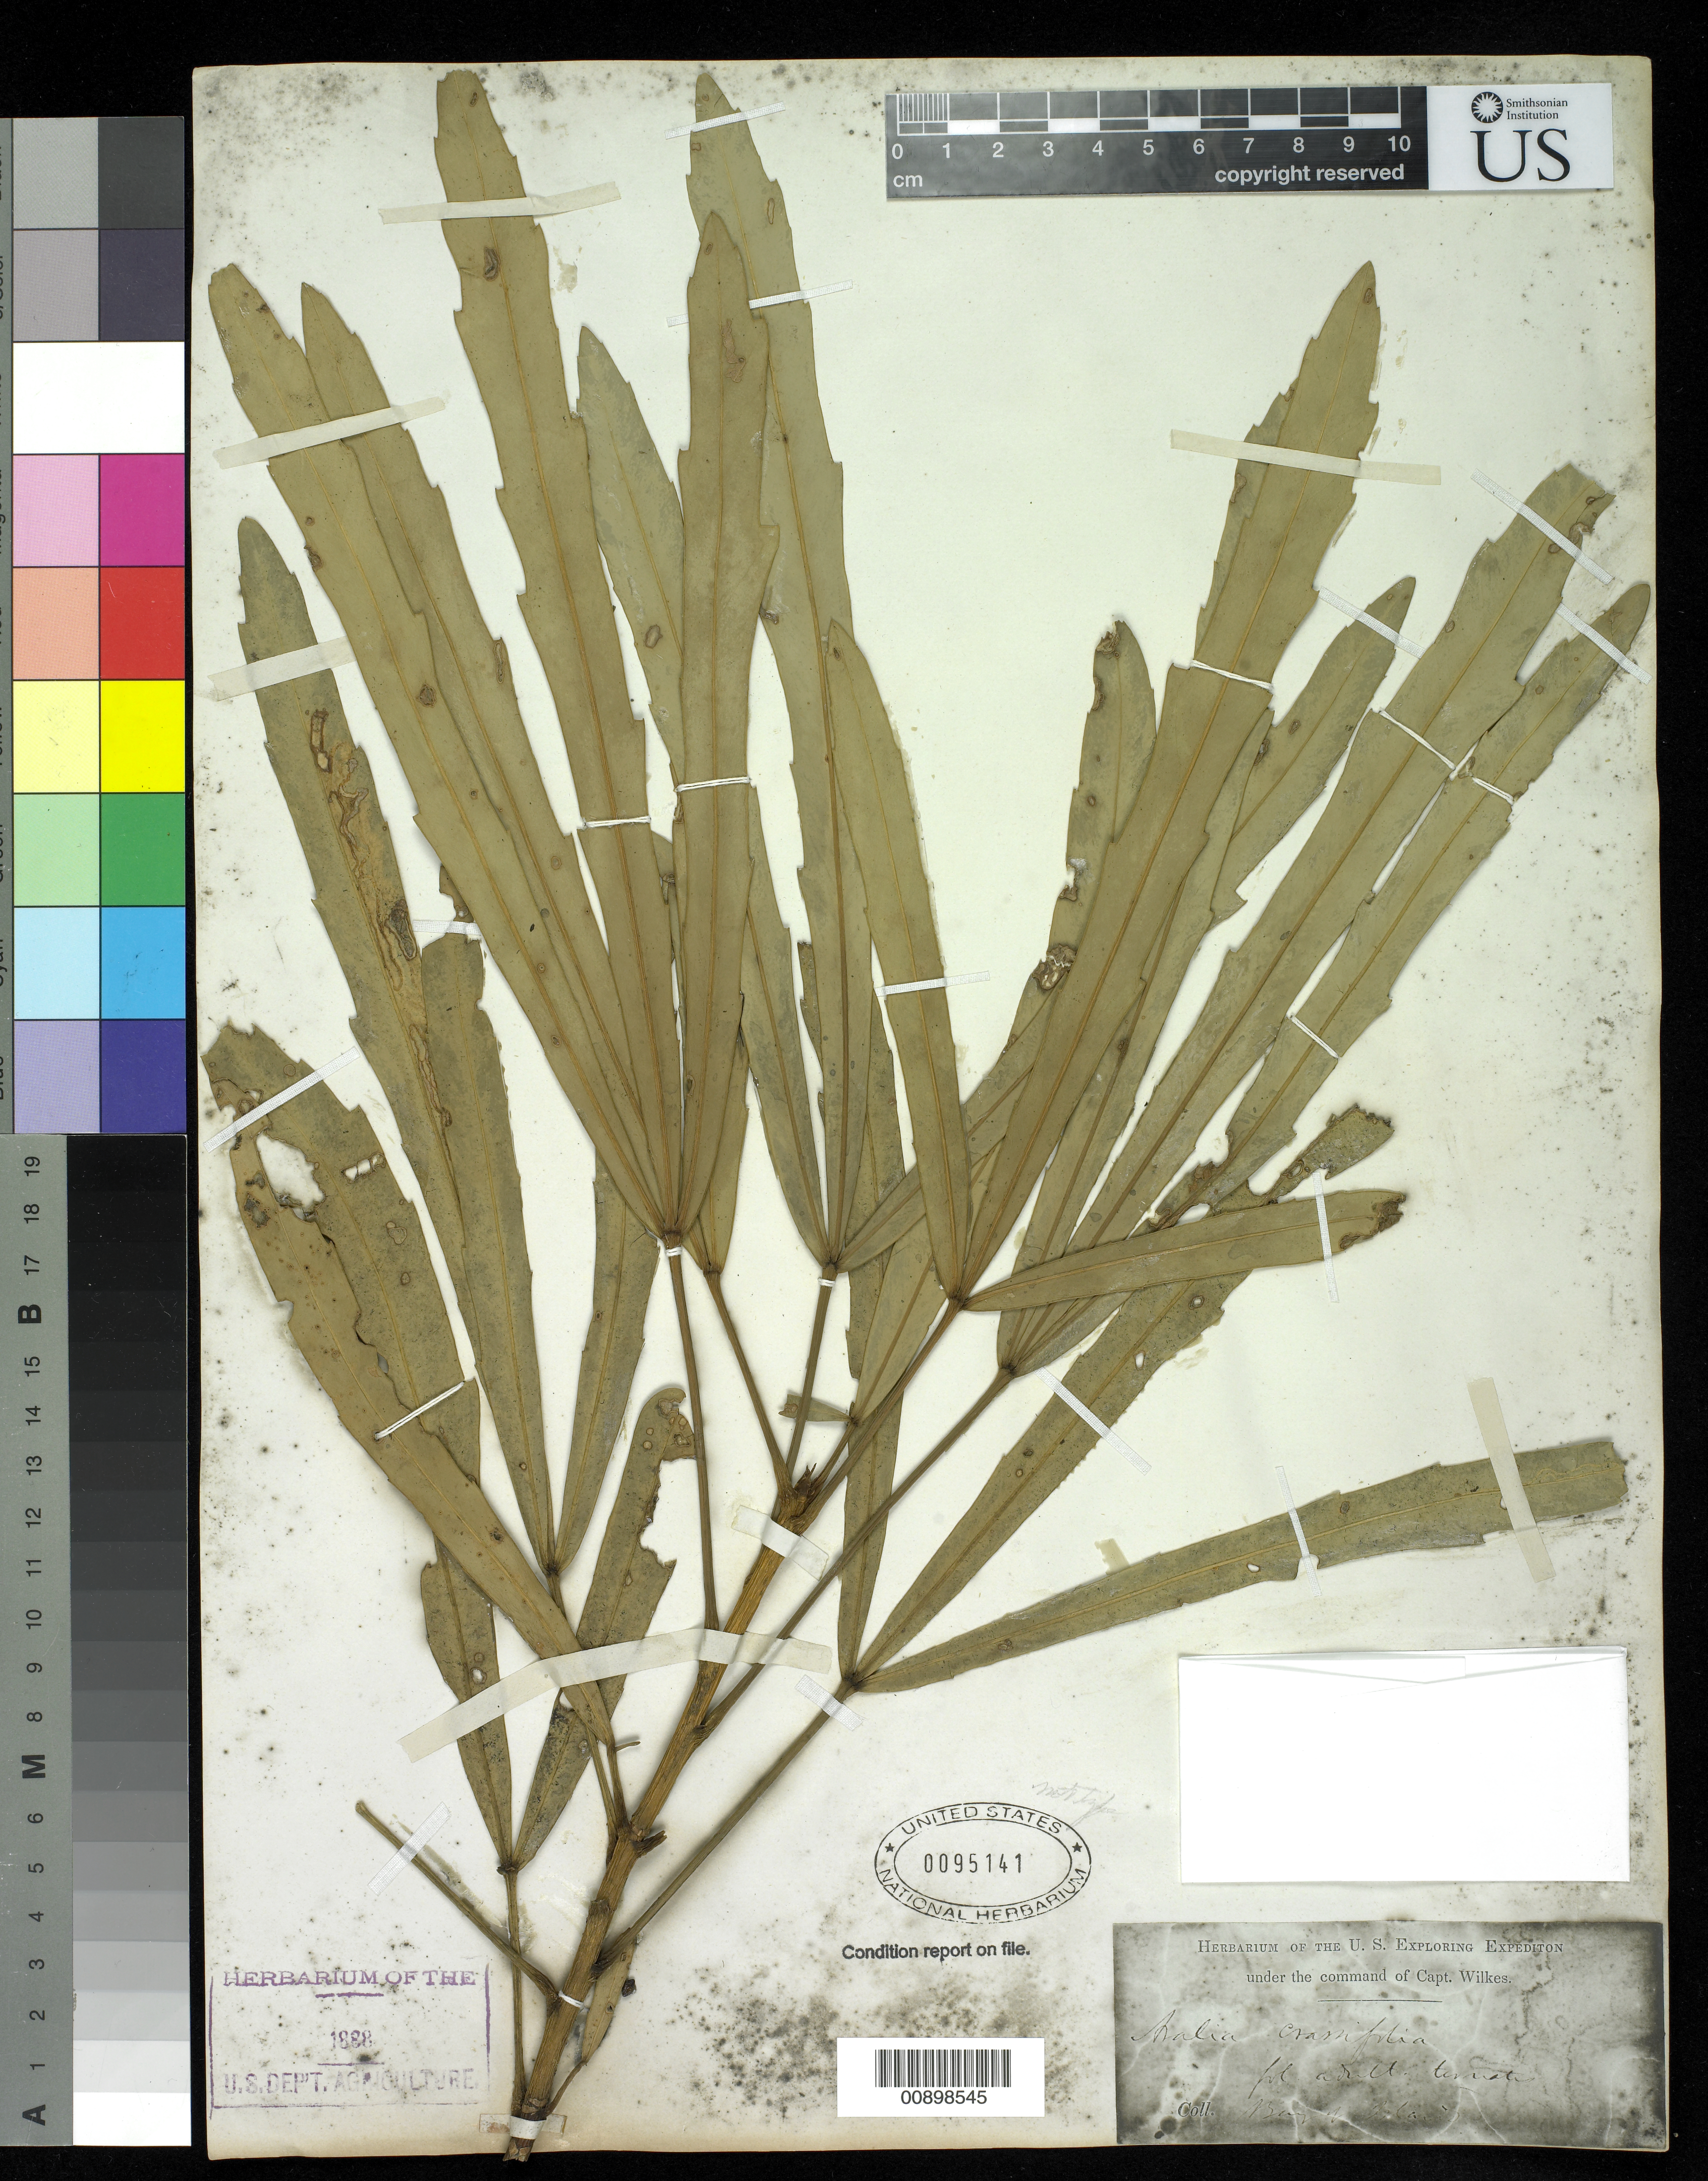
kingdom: Plantae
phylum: Tracheophyta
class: Magnoliopsida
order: Apiales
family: Araliaceae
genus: Pseudopanax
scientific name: Pseudopanax crassifolius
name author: (Sol. ex A. Cunn.) K. Koch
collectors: Wilkes Explor. Exped.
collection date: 1838/1842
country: New Zealand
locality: Bay of Islands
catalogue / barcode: US 95141